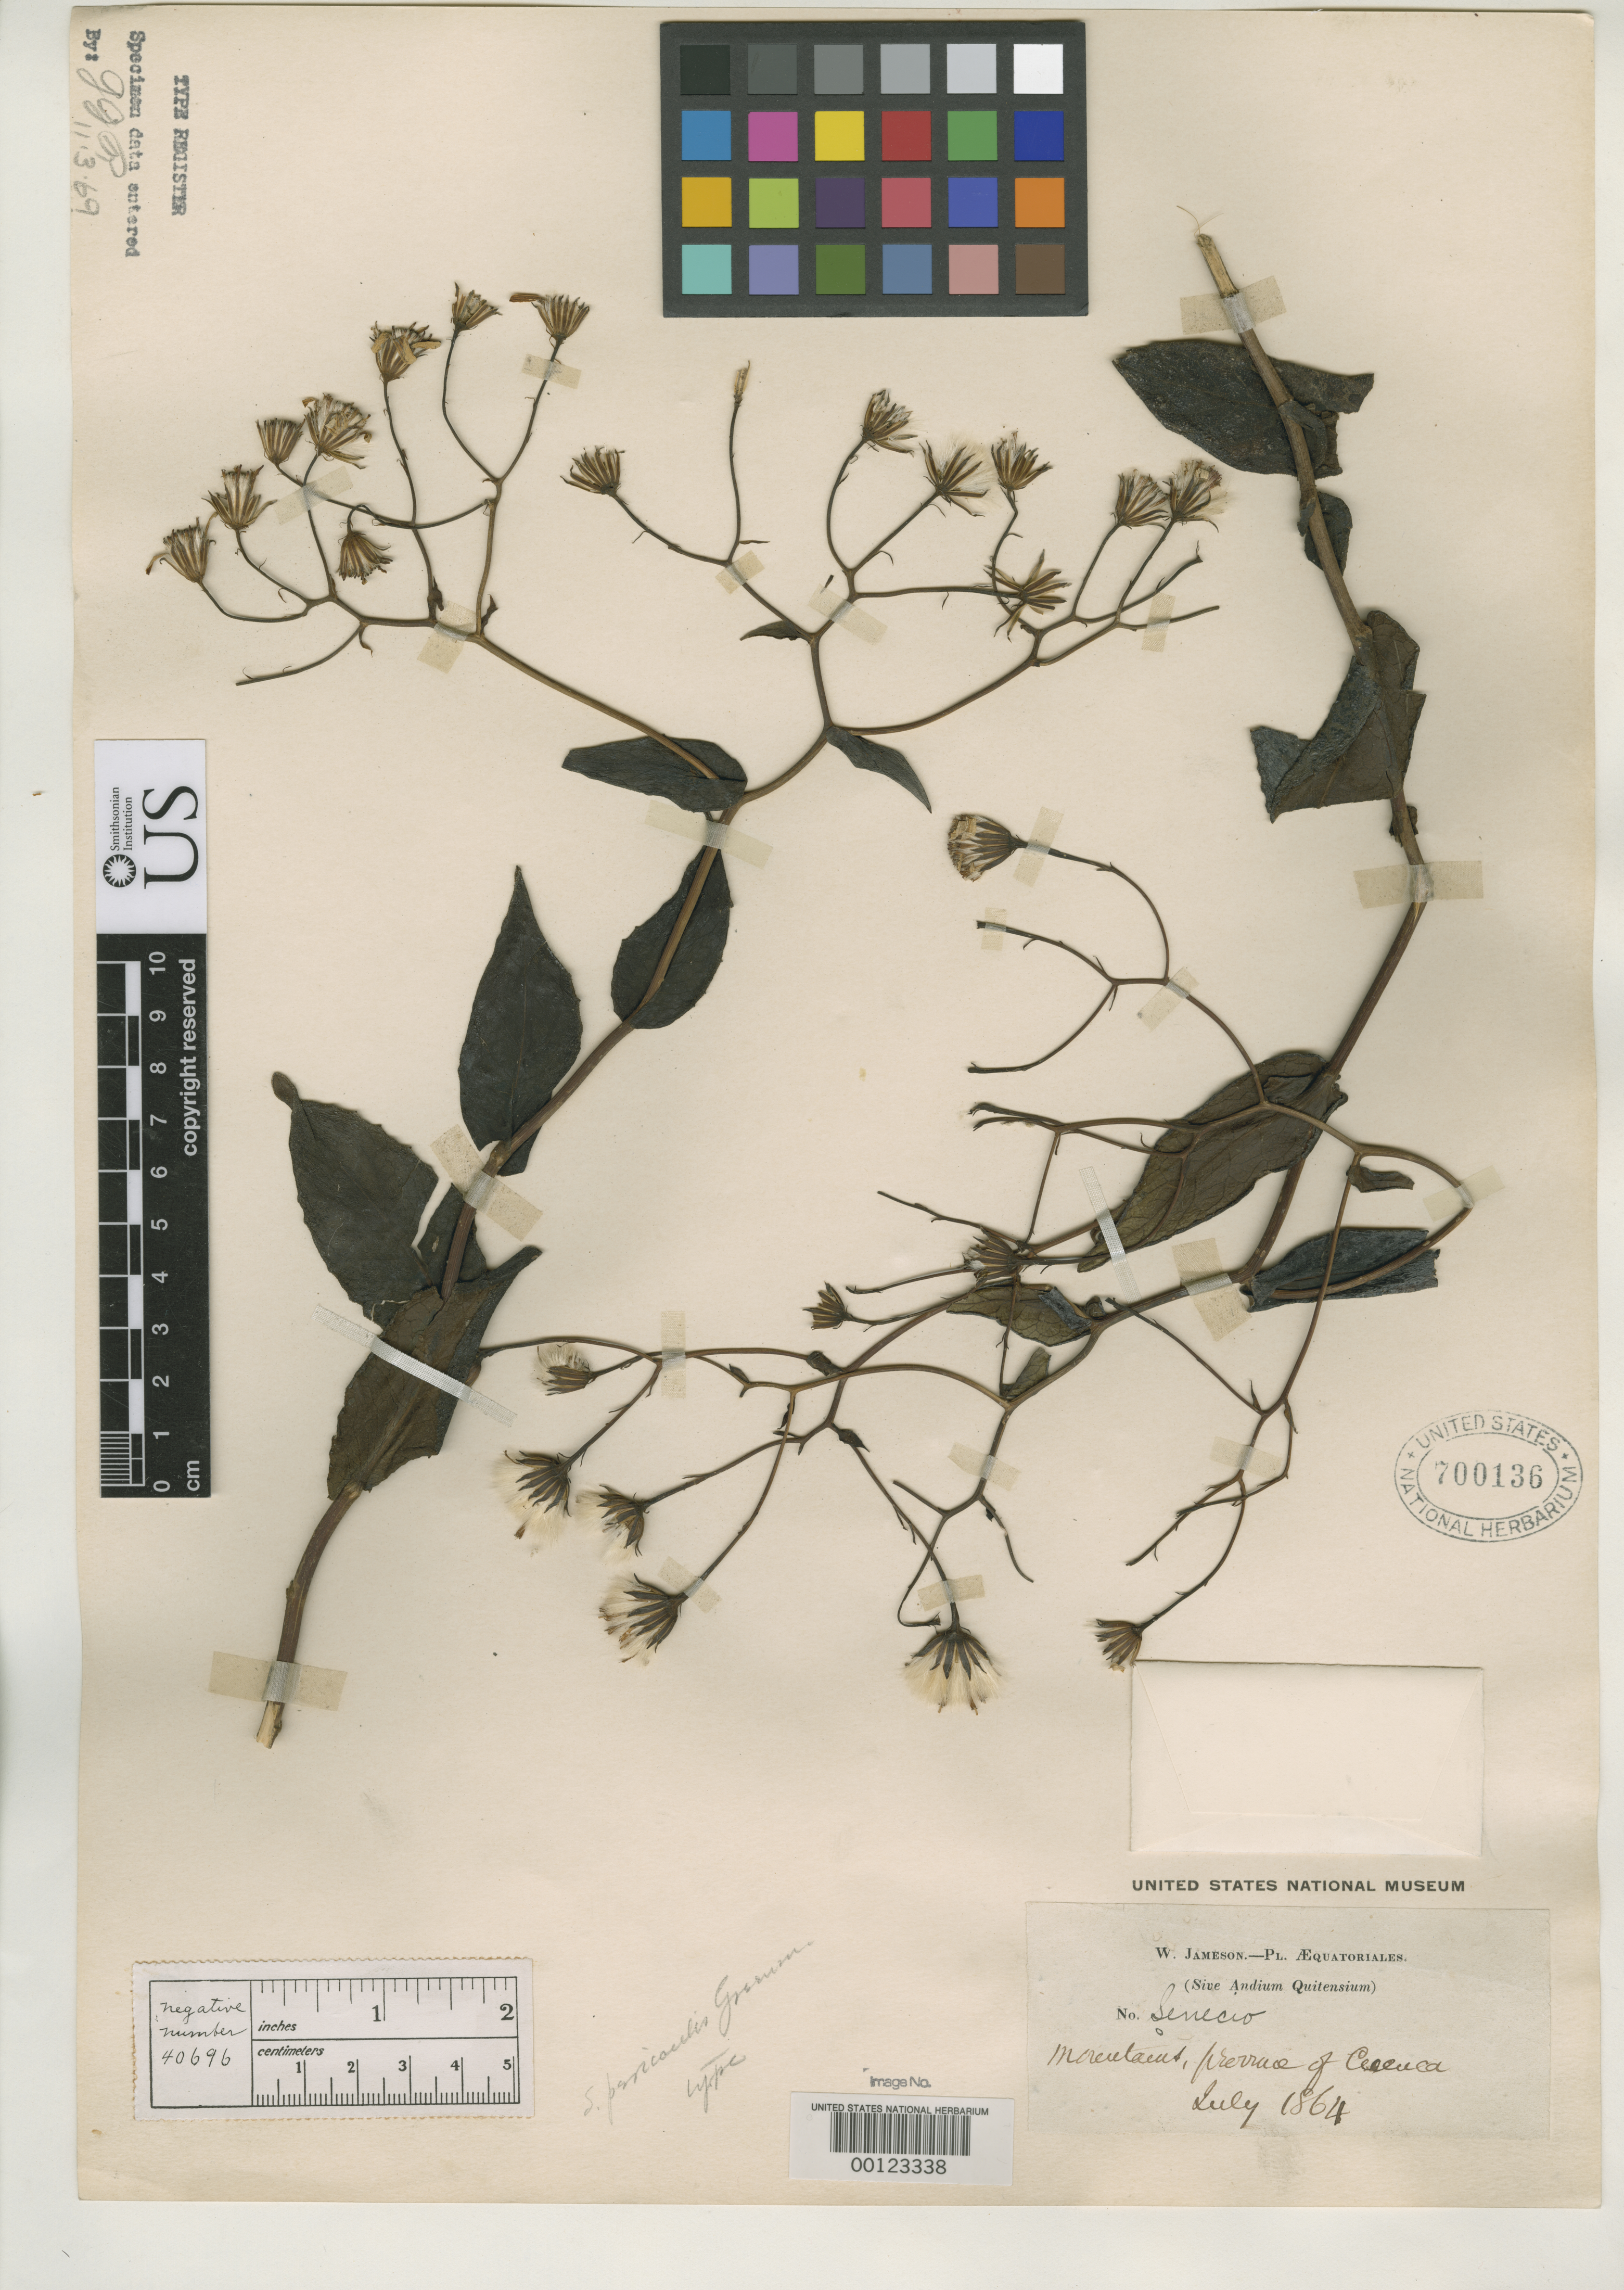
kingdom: Plantae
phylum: Tracheophyta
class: Magnoliopsida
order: Asterales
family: Asteraceae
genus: Senecio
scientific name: Senecio pericaulis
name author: Greenm.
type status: Holotype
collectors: W. Jameson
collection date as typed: Jul 1864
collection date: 1864-07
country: Ecuador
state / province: Azuay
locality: Cuenca.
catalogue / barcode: US 700136